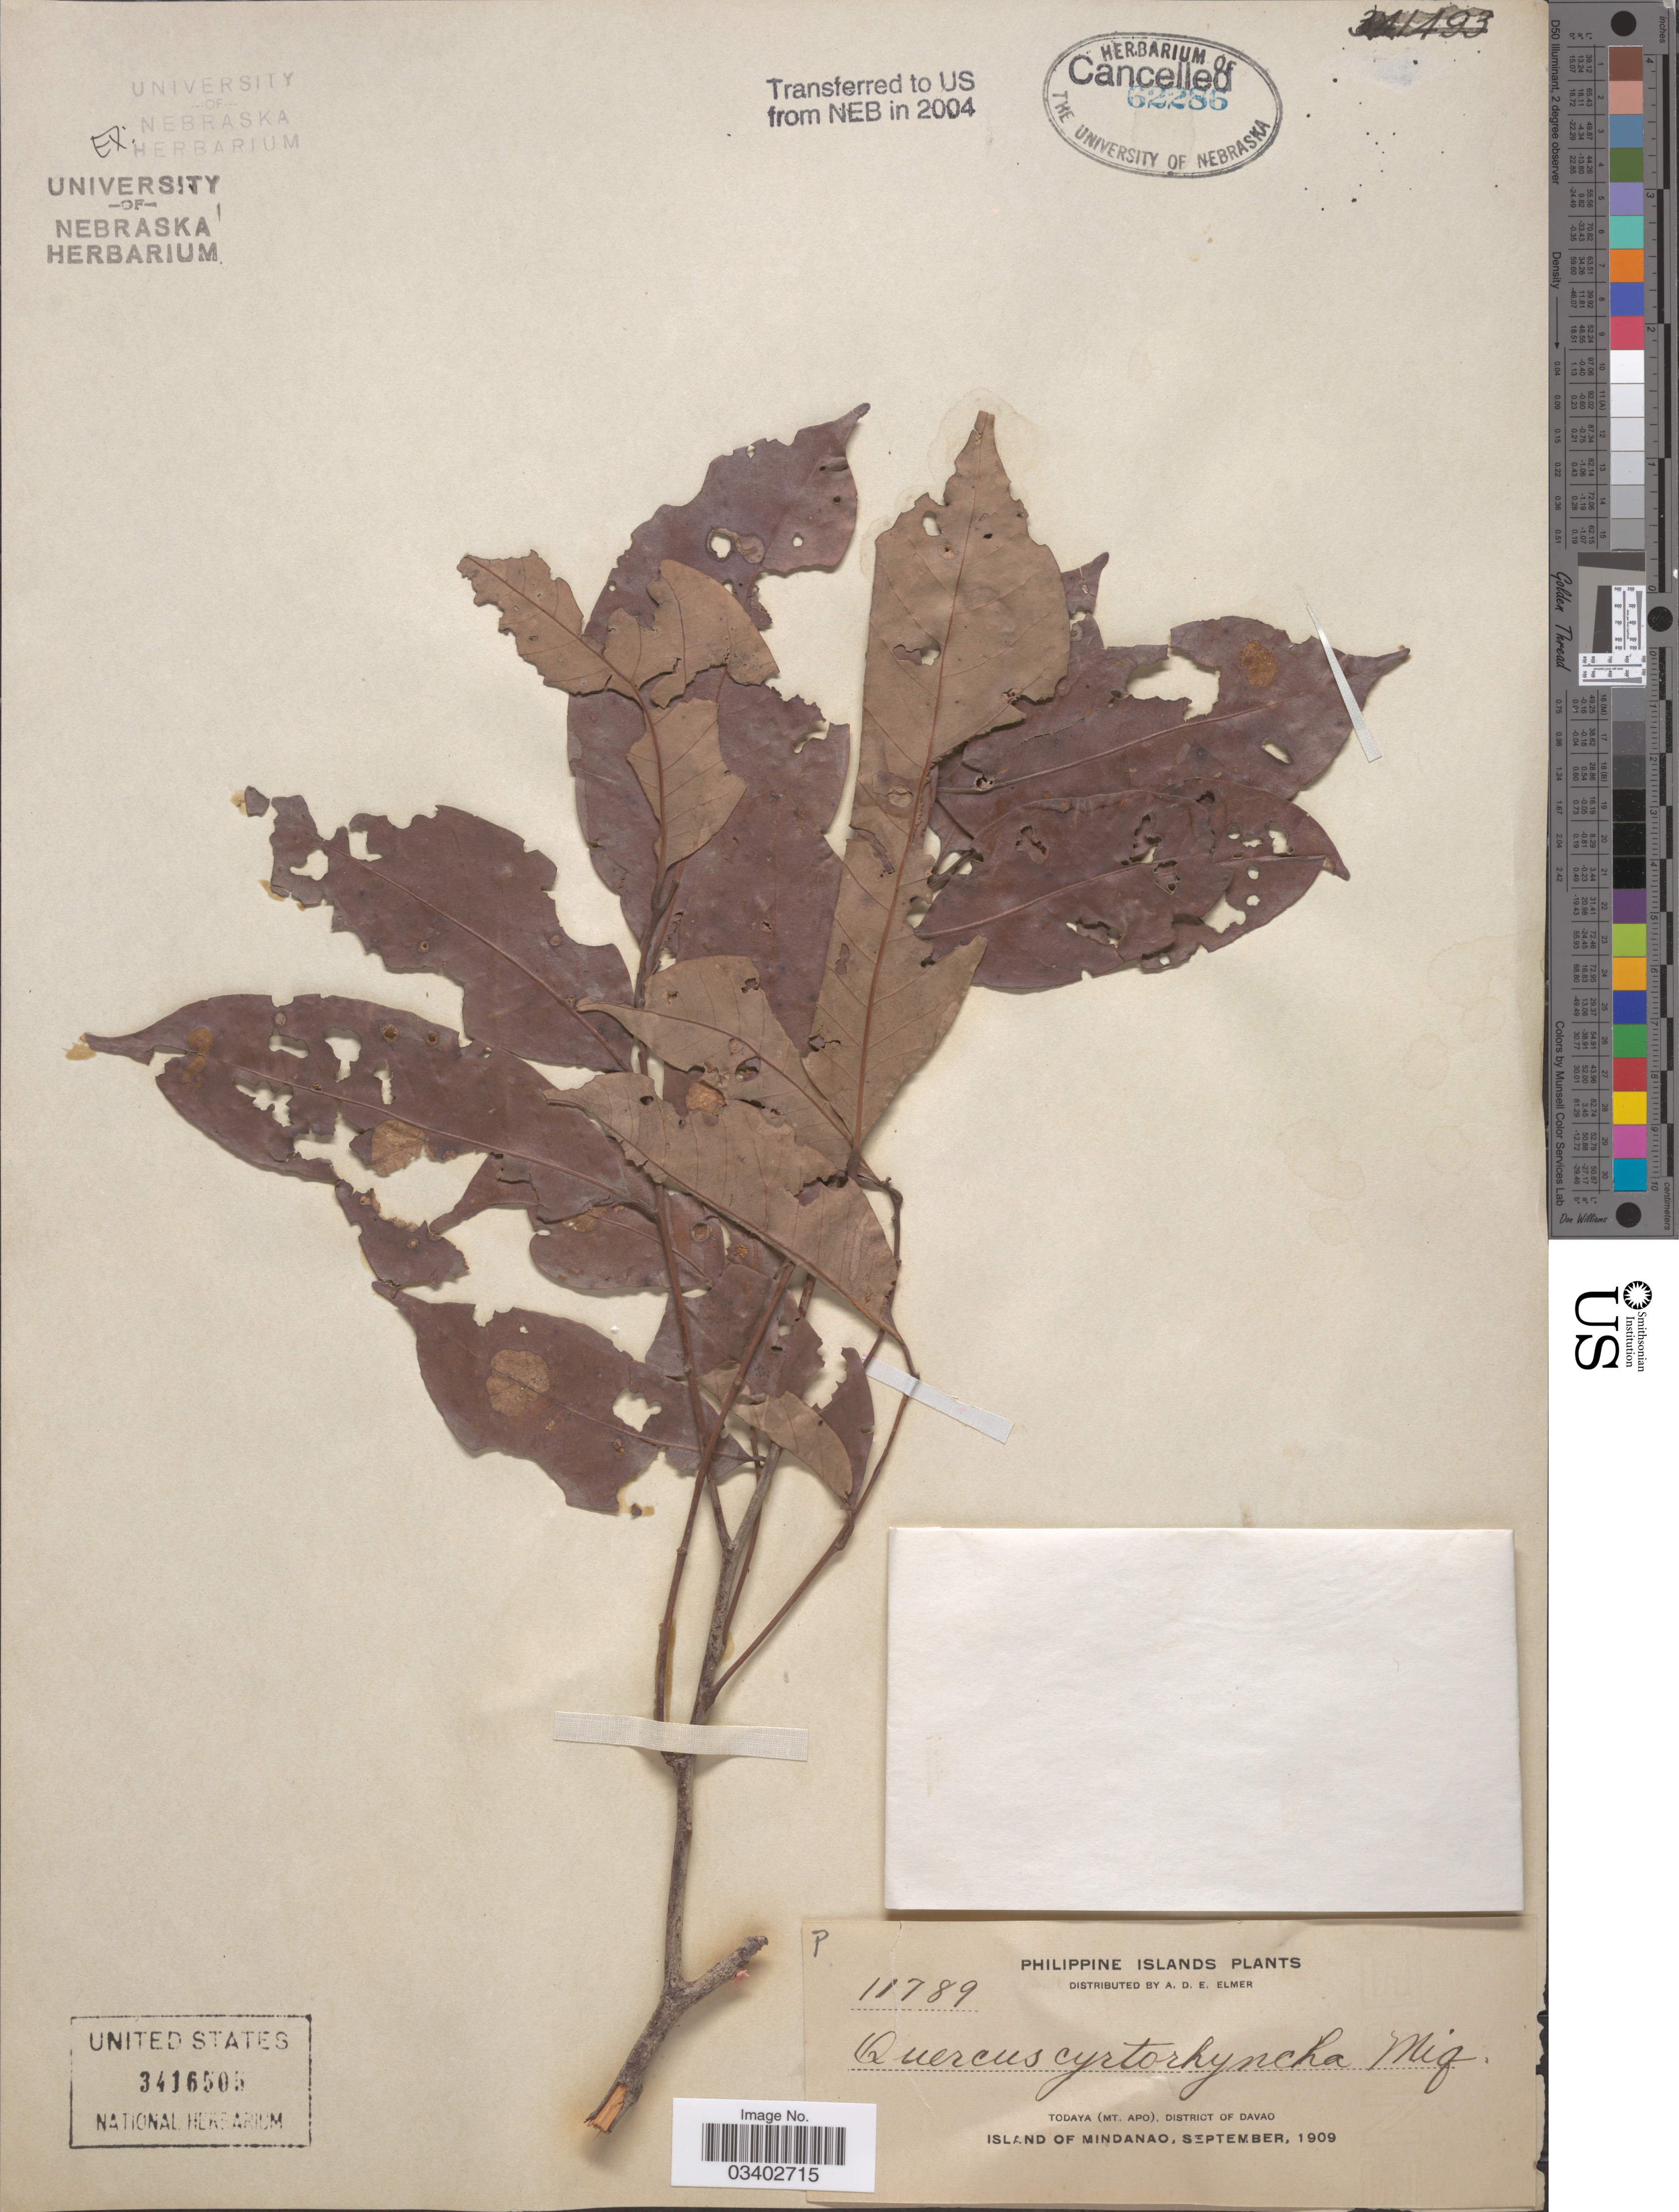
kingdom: Plantae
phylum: Tracheophyta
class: Magnoliopsida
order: Fagales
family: Fagaceae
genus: Lithocarpus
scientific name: Lithocarpus cyrtorhynchus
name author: (Miq.) Rehder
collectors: A. D. E. Elmer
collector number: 11789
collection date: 1909-09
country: Philippines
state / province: Davao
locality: Todaya (Mt. Apo), District of Davao. Island of Mindanao.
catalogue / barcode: US 3416505